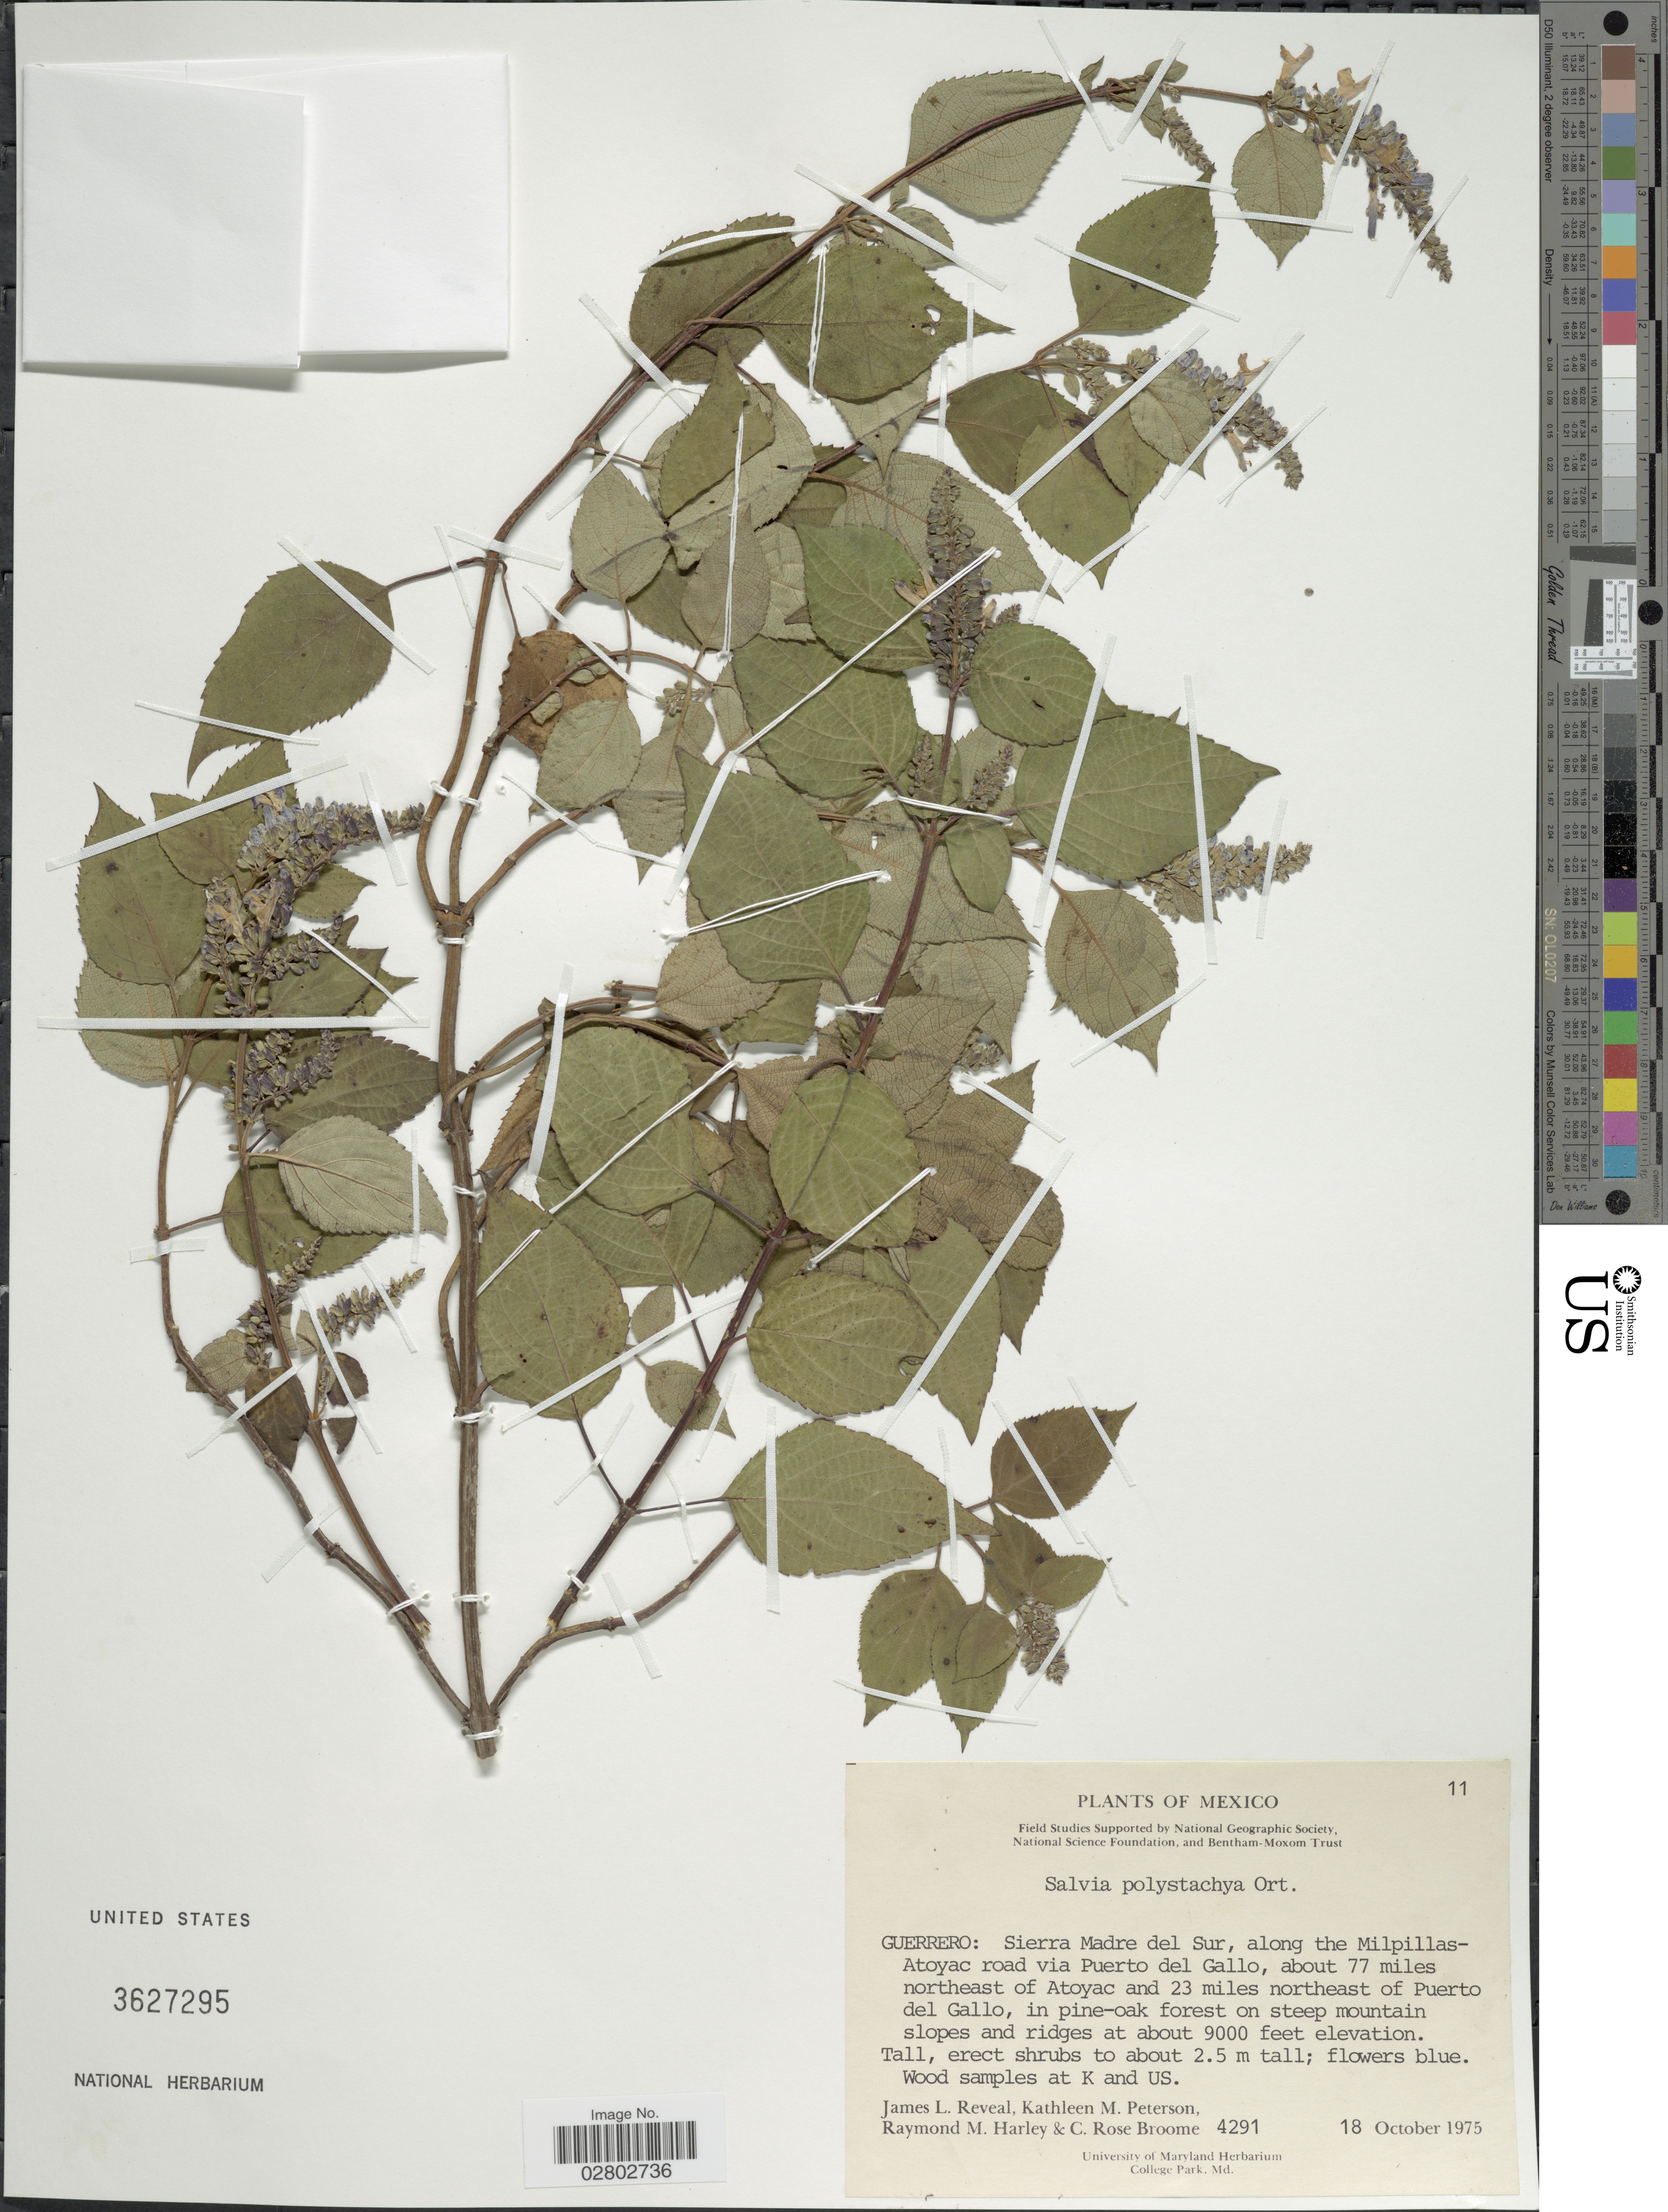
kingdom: Plantae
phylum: Tracheophyta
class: Magnoliopsida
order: Lamiales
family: Lamiaceae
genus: Salvia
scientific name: Salvia polystachya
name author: Cav.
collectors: J. L. Reveal, K. Peterson, R. M. Harley & C. R. Broome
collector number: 4291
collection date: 1975-10-18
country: Mexico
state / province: Guerrero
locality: Guerrero: Sierra Madre del Sur, along the Milpillas-Atoyac road via Puerto del Gallo, about 77 miles northeast of Atoyac and 23 miles northeast of Puerto del Gallo, in pine-oak forest on steep mountain slopes and ridges.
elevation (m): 2743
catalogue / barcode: US 3627295